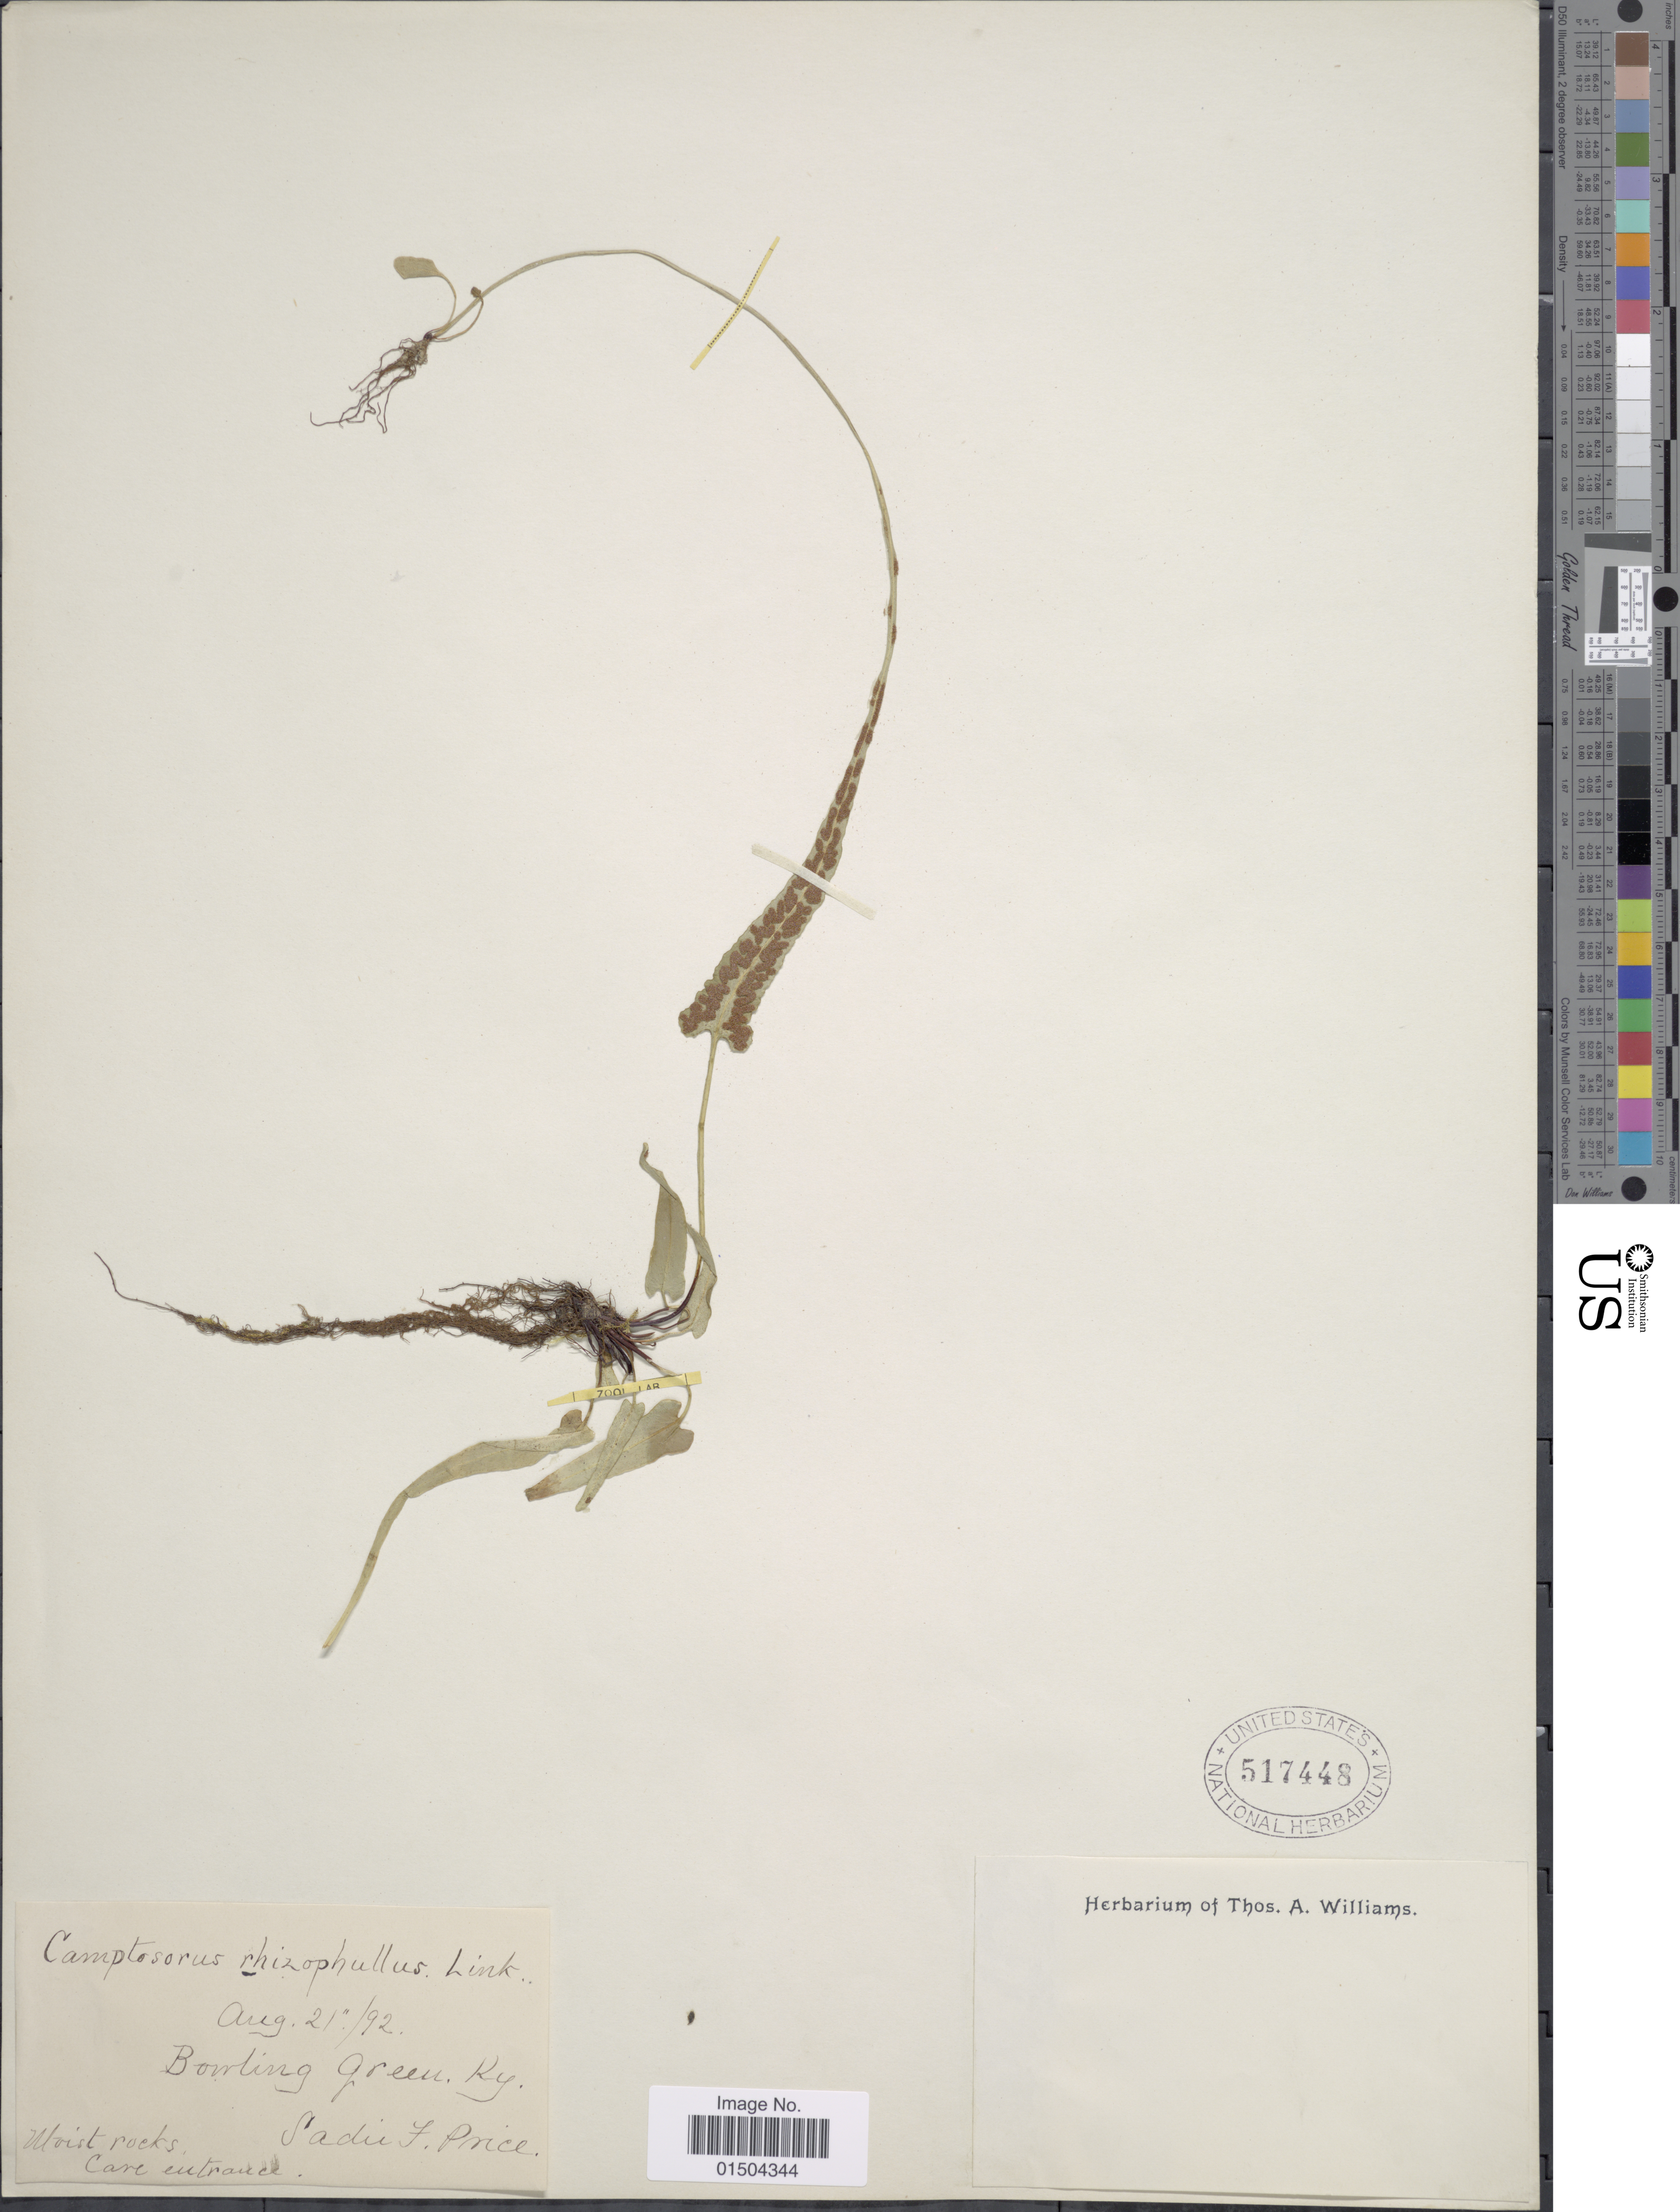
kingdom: Plantae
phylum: Tracheophyta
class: Polypodiopsida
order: Polypodiales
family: Aspleniaceae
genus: Asplenium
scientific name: Asplenium rhizophyllum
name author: L.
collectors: S. Price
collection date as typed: Transcribed d/m/y: 21/8/92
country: United States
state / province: Kentucky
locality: Bowling Green.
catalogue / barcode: US 517448